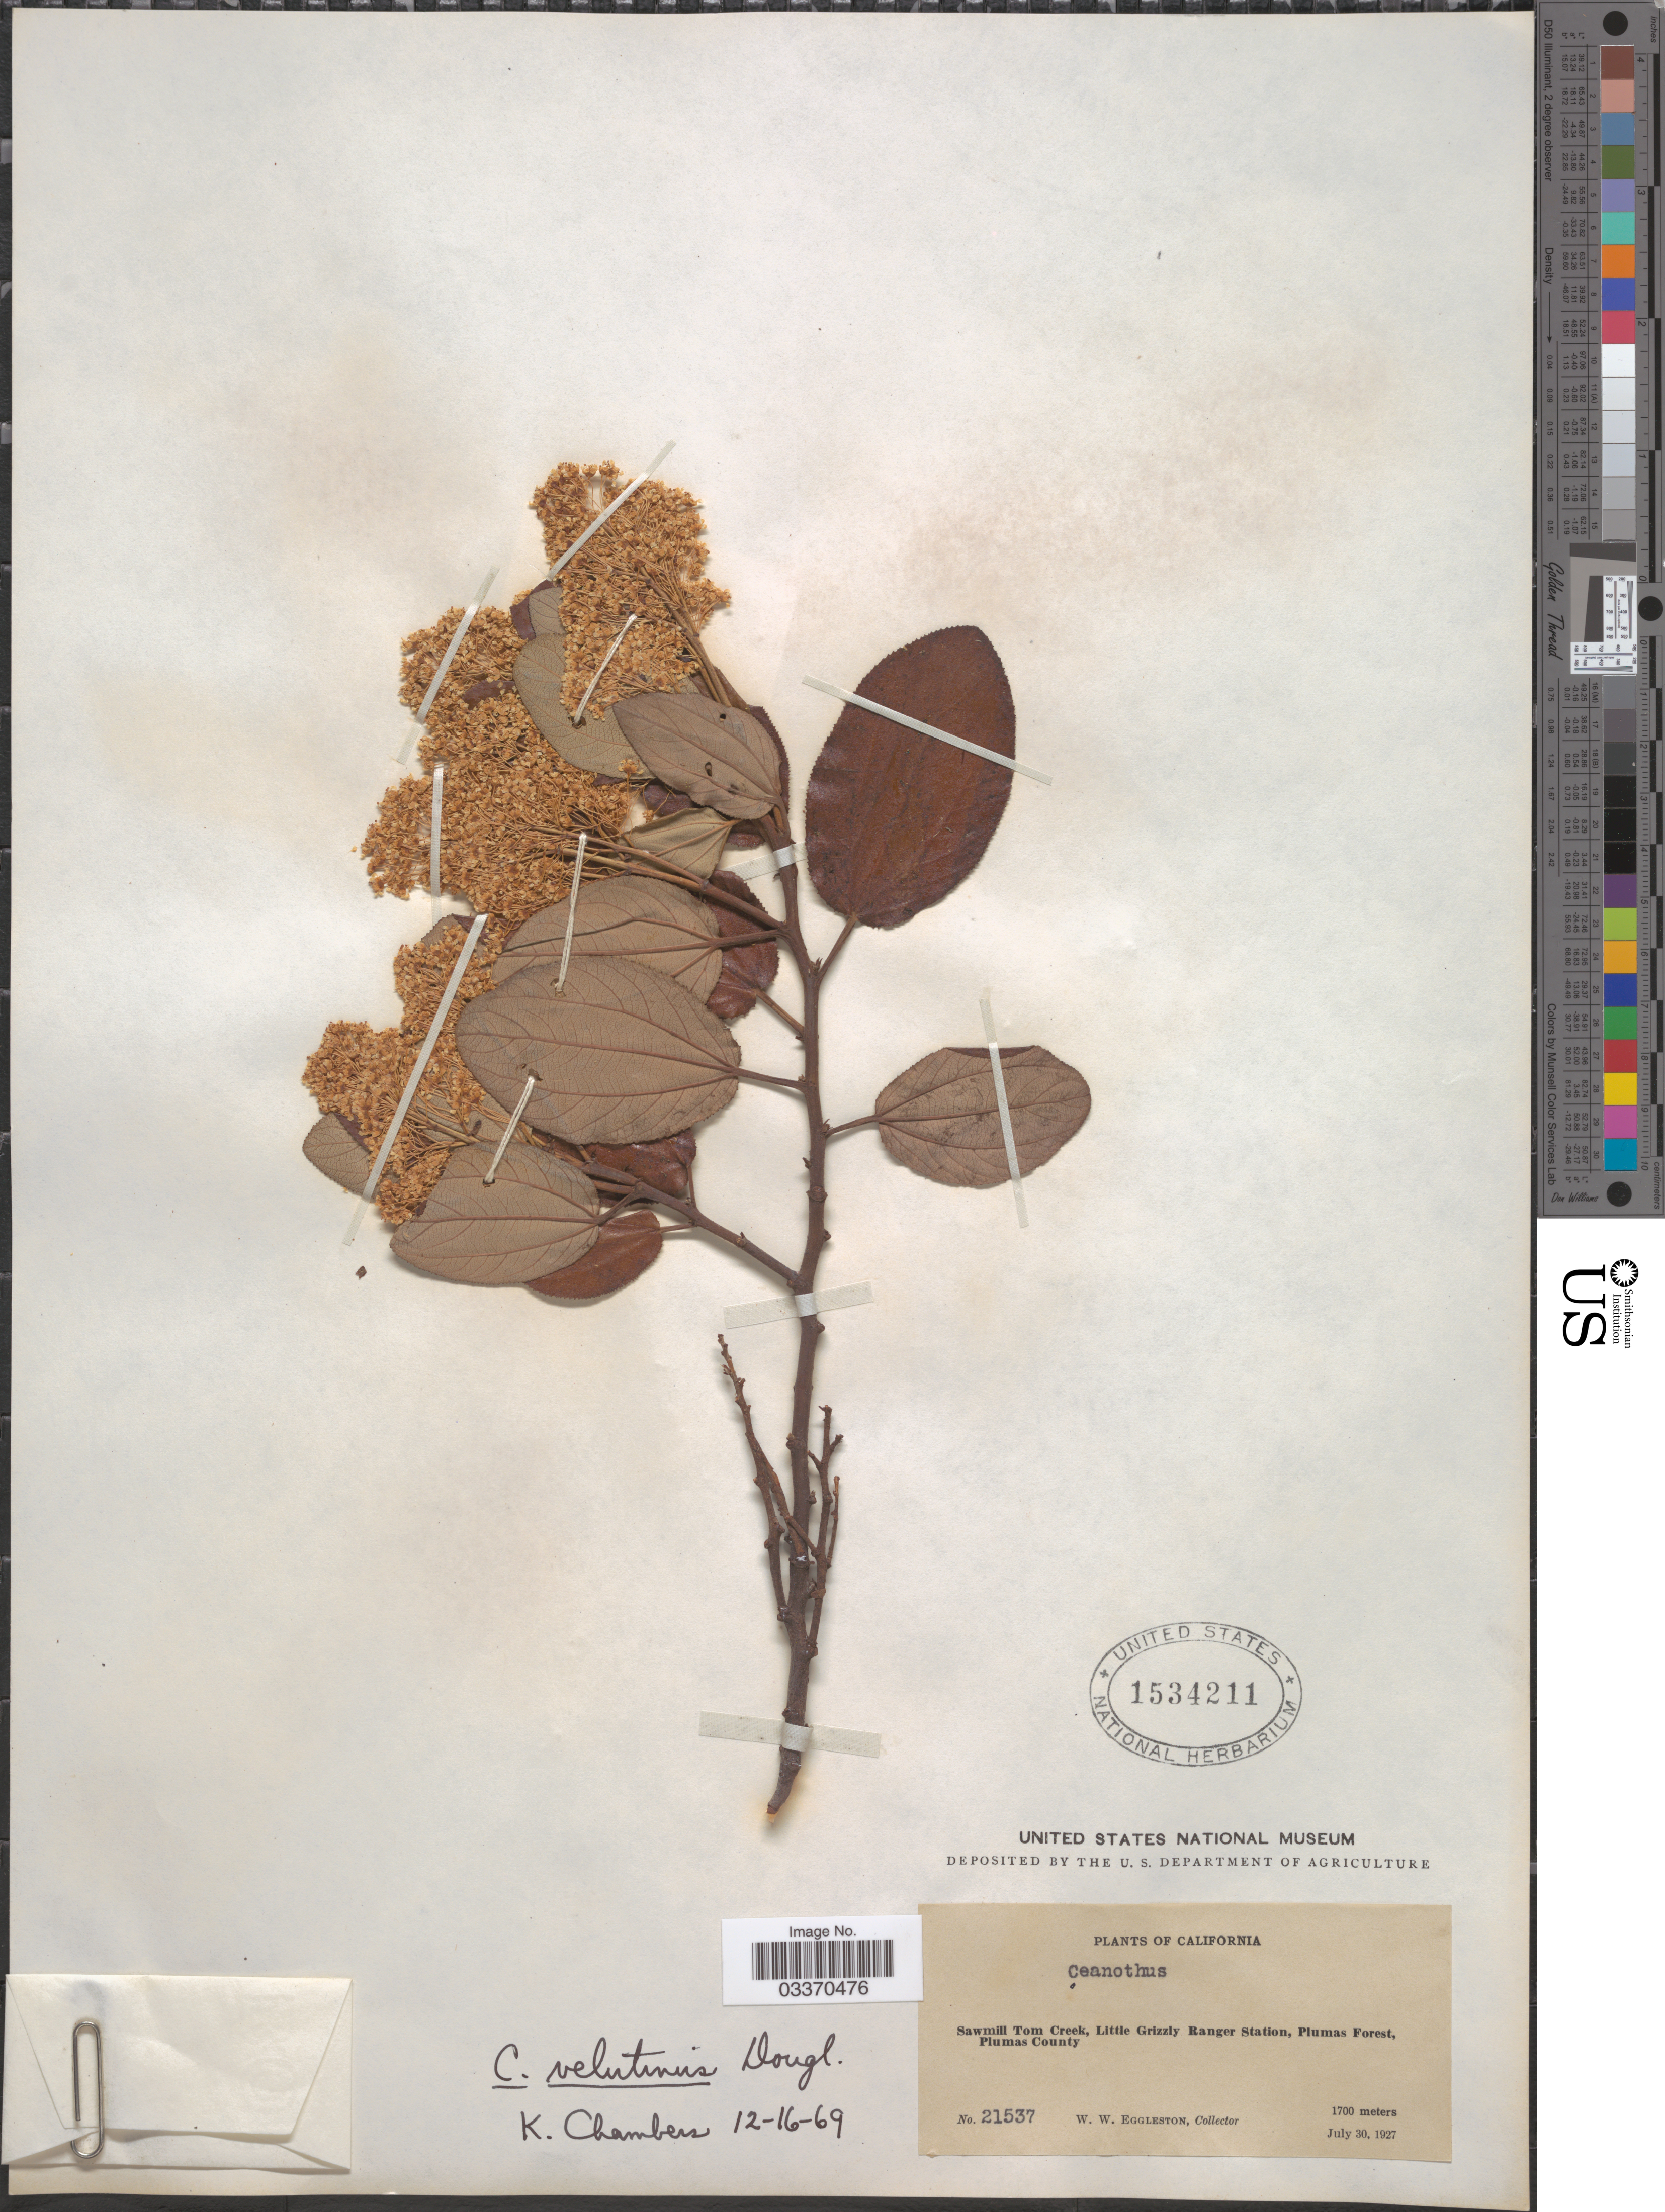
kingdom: Plantae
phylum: Tracheophyta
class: Magnoliopsida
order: Rosales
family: Rhamnaceae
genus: Ceanothus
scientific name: Ceanothus velutinus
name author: Douglas ex Hook.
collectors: W. W. Eggleston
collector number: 21537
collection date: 1927-07-30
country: United States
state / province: California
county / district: Plumas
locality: Sawmill Tom Creek, Little Grizzly Ranger Station, Plumas Forest, Plumas County.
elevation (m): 1700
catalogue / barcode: US 1534211